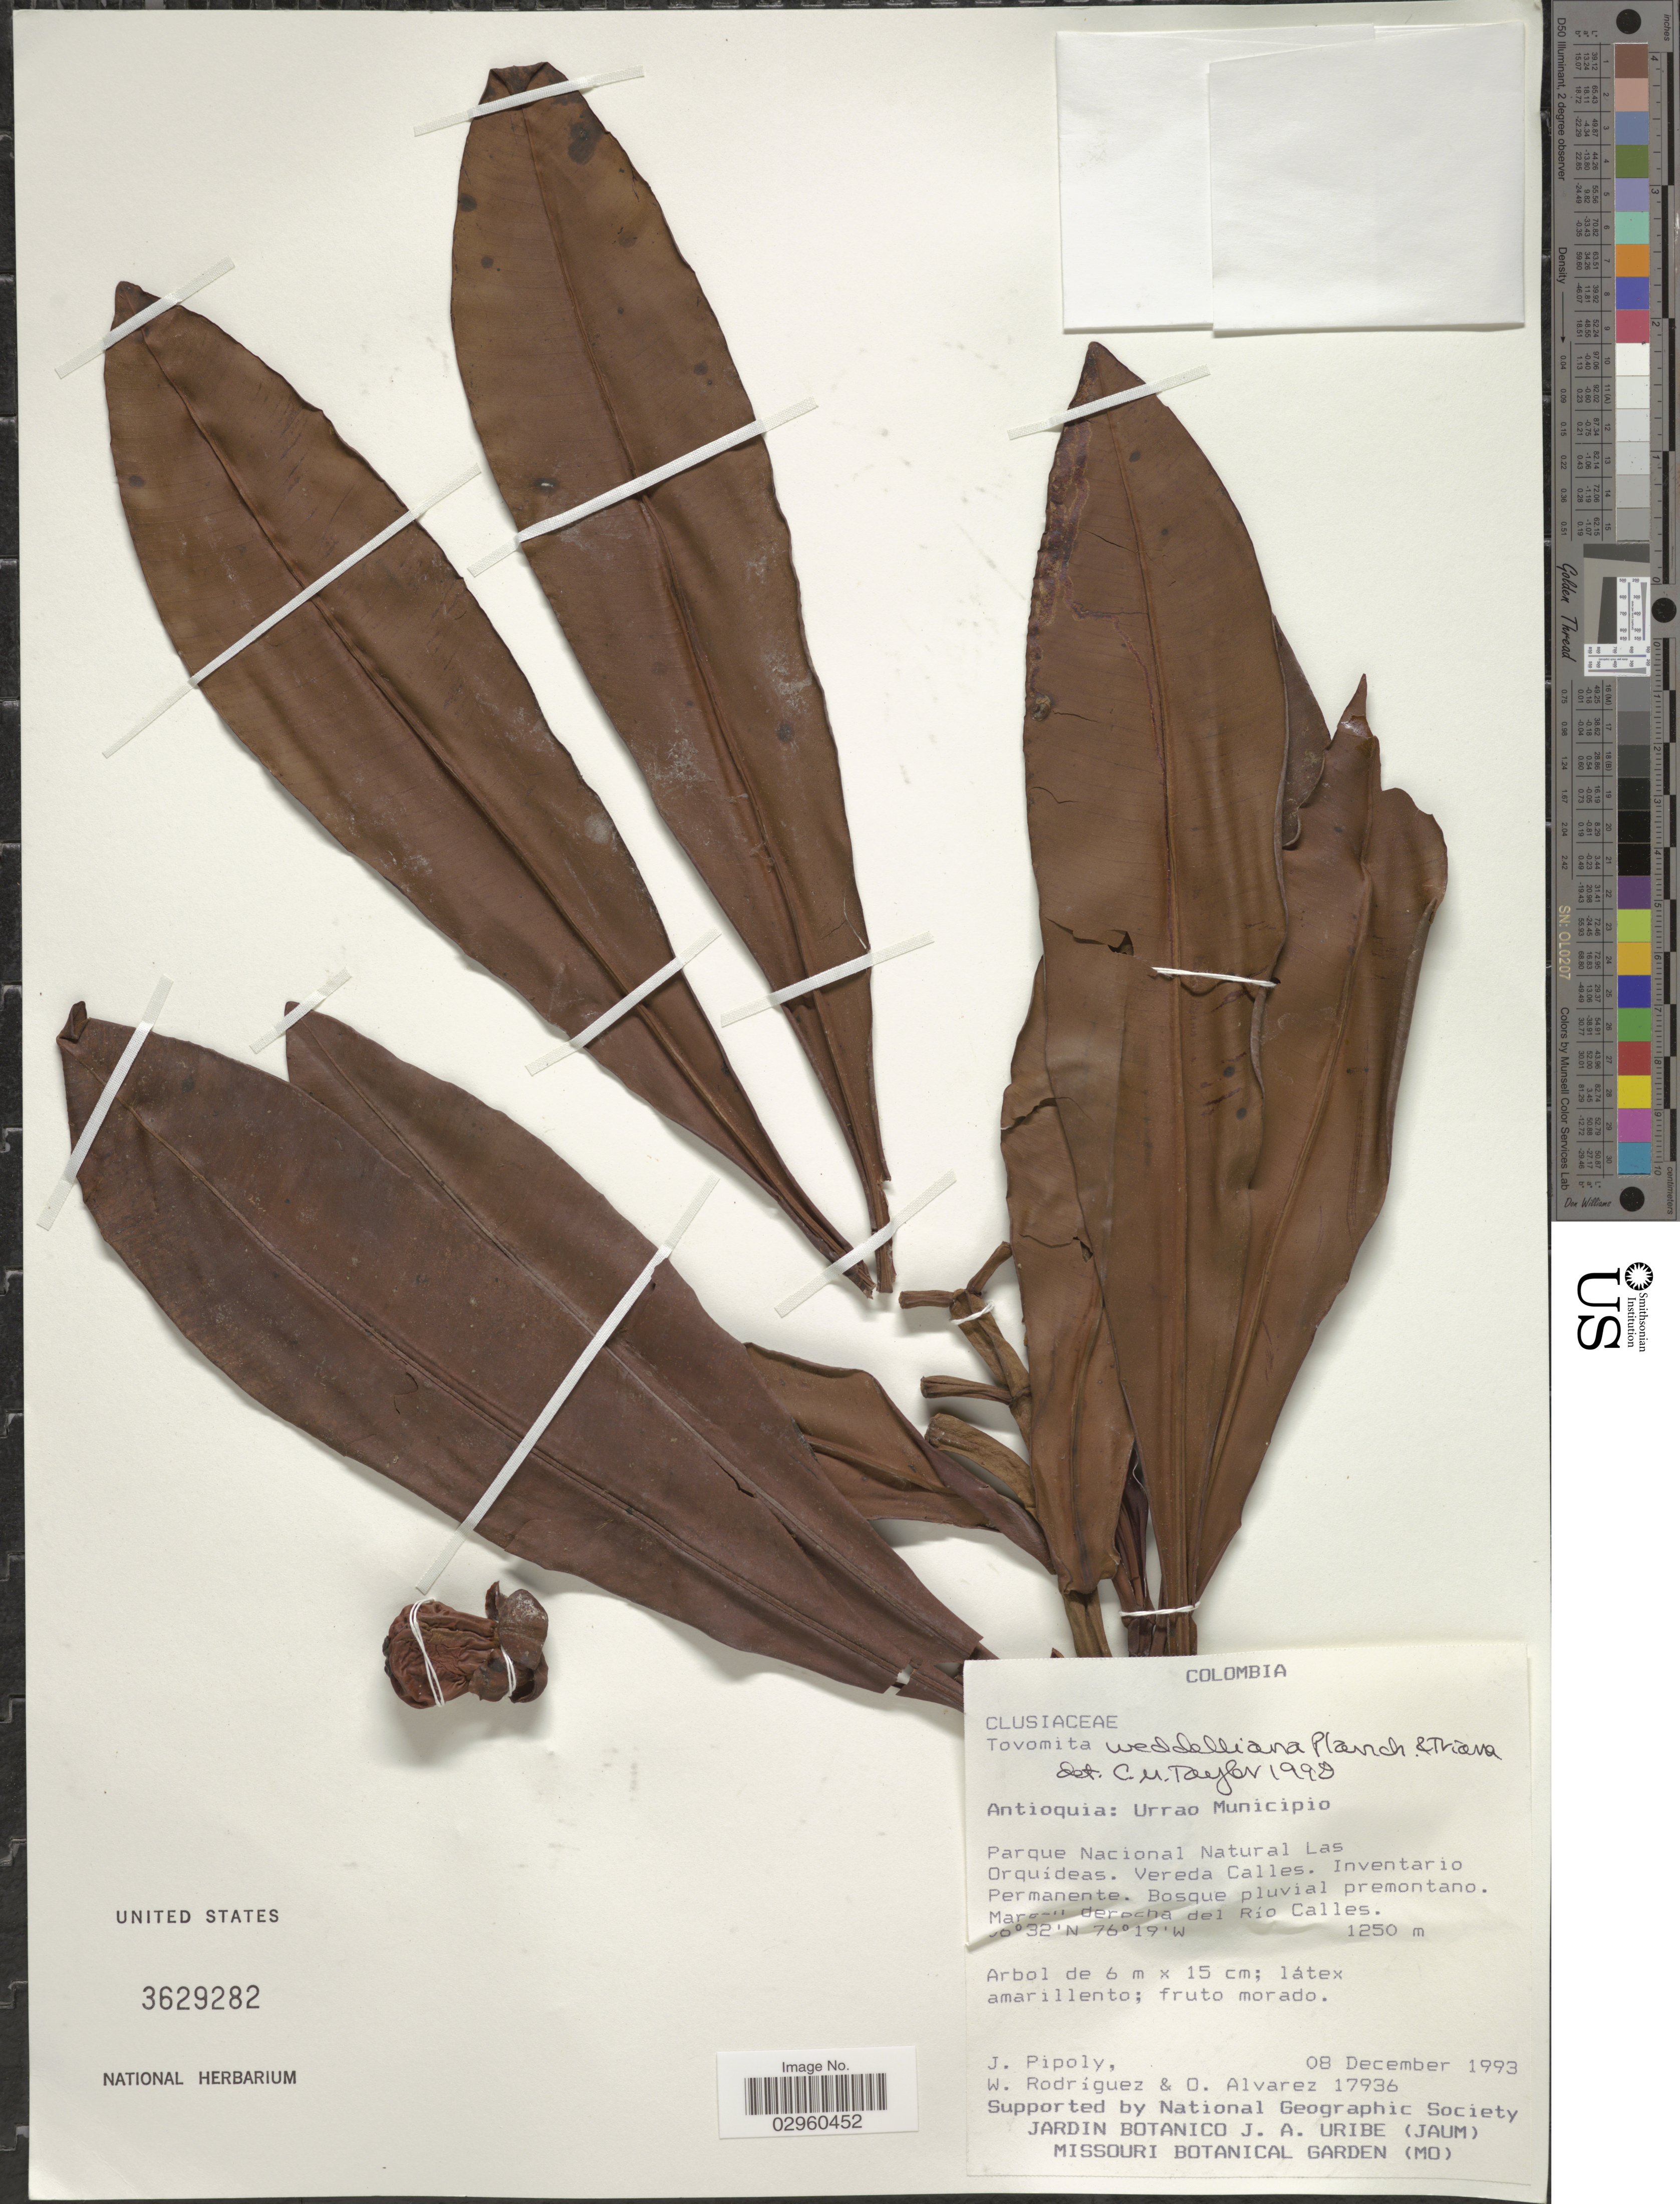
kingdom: Plantae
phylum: Tracheophyta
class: Magnoliopsida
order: Malpighiales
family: Clusiaceae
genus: Arawakia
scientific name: Arawakia weddelliana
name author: (Planch. & Triana) L. Marinho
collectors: J. J. Pipoly, W. Rodriguez & O. Alvarez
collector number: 17936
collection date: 1993-12-08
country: Colombia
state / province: Antioquia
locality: Antioquia: Urrao Municipio. Parque Nacional Natural Las Orquídeas. Vereda Calles. Inventario Permanente. Bosque pluvial premontano. Margen derecha del Rio Calles.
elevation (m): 1250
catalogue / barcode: US 3629282